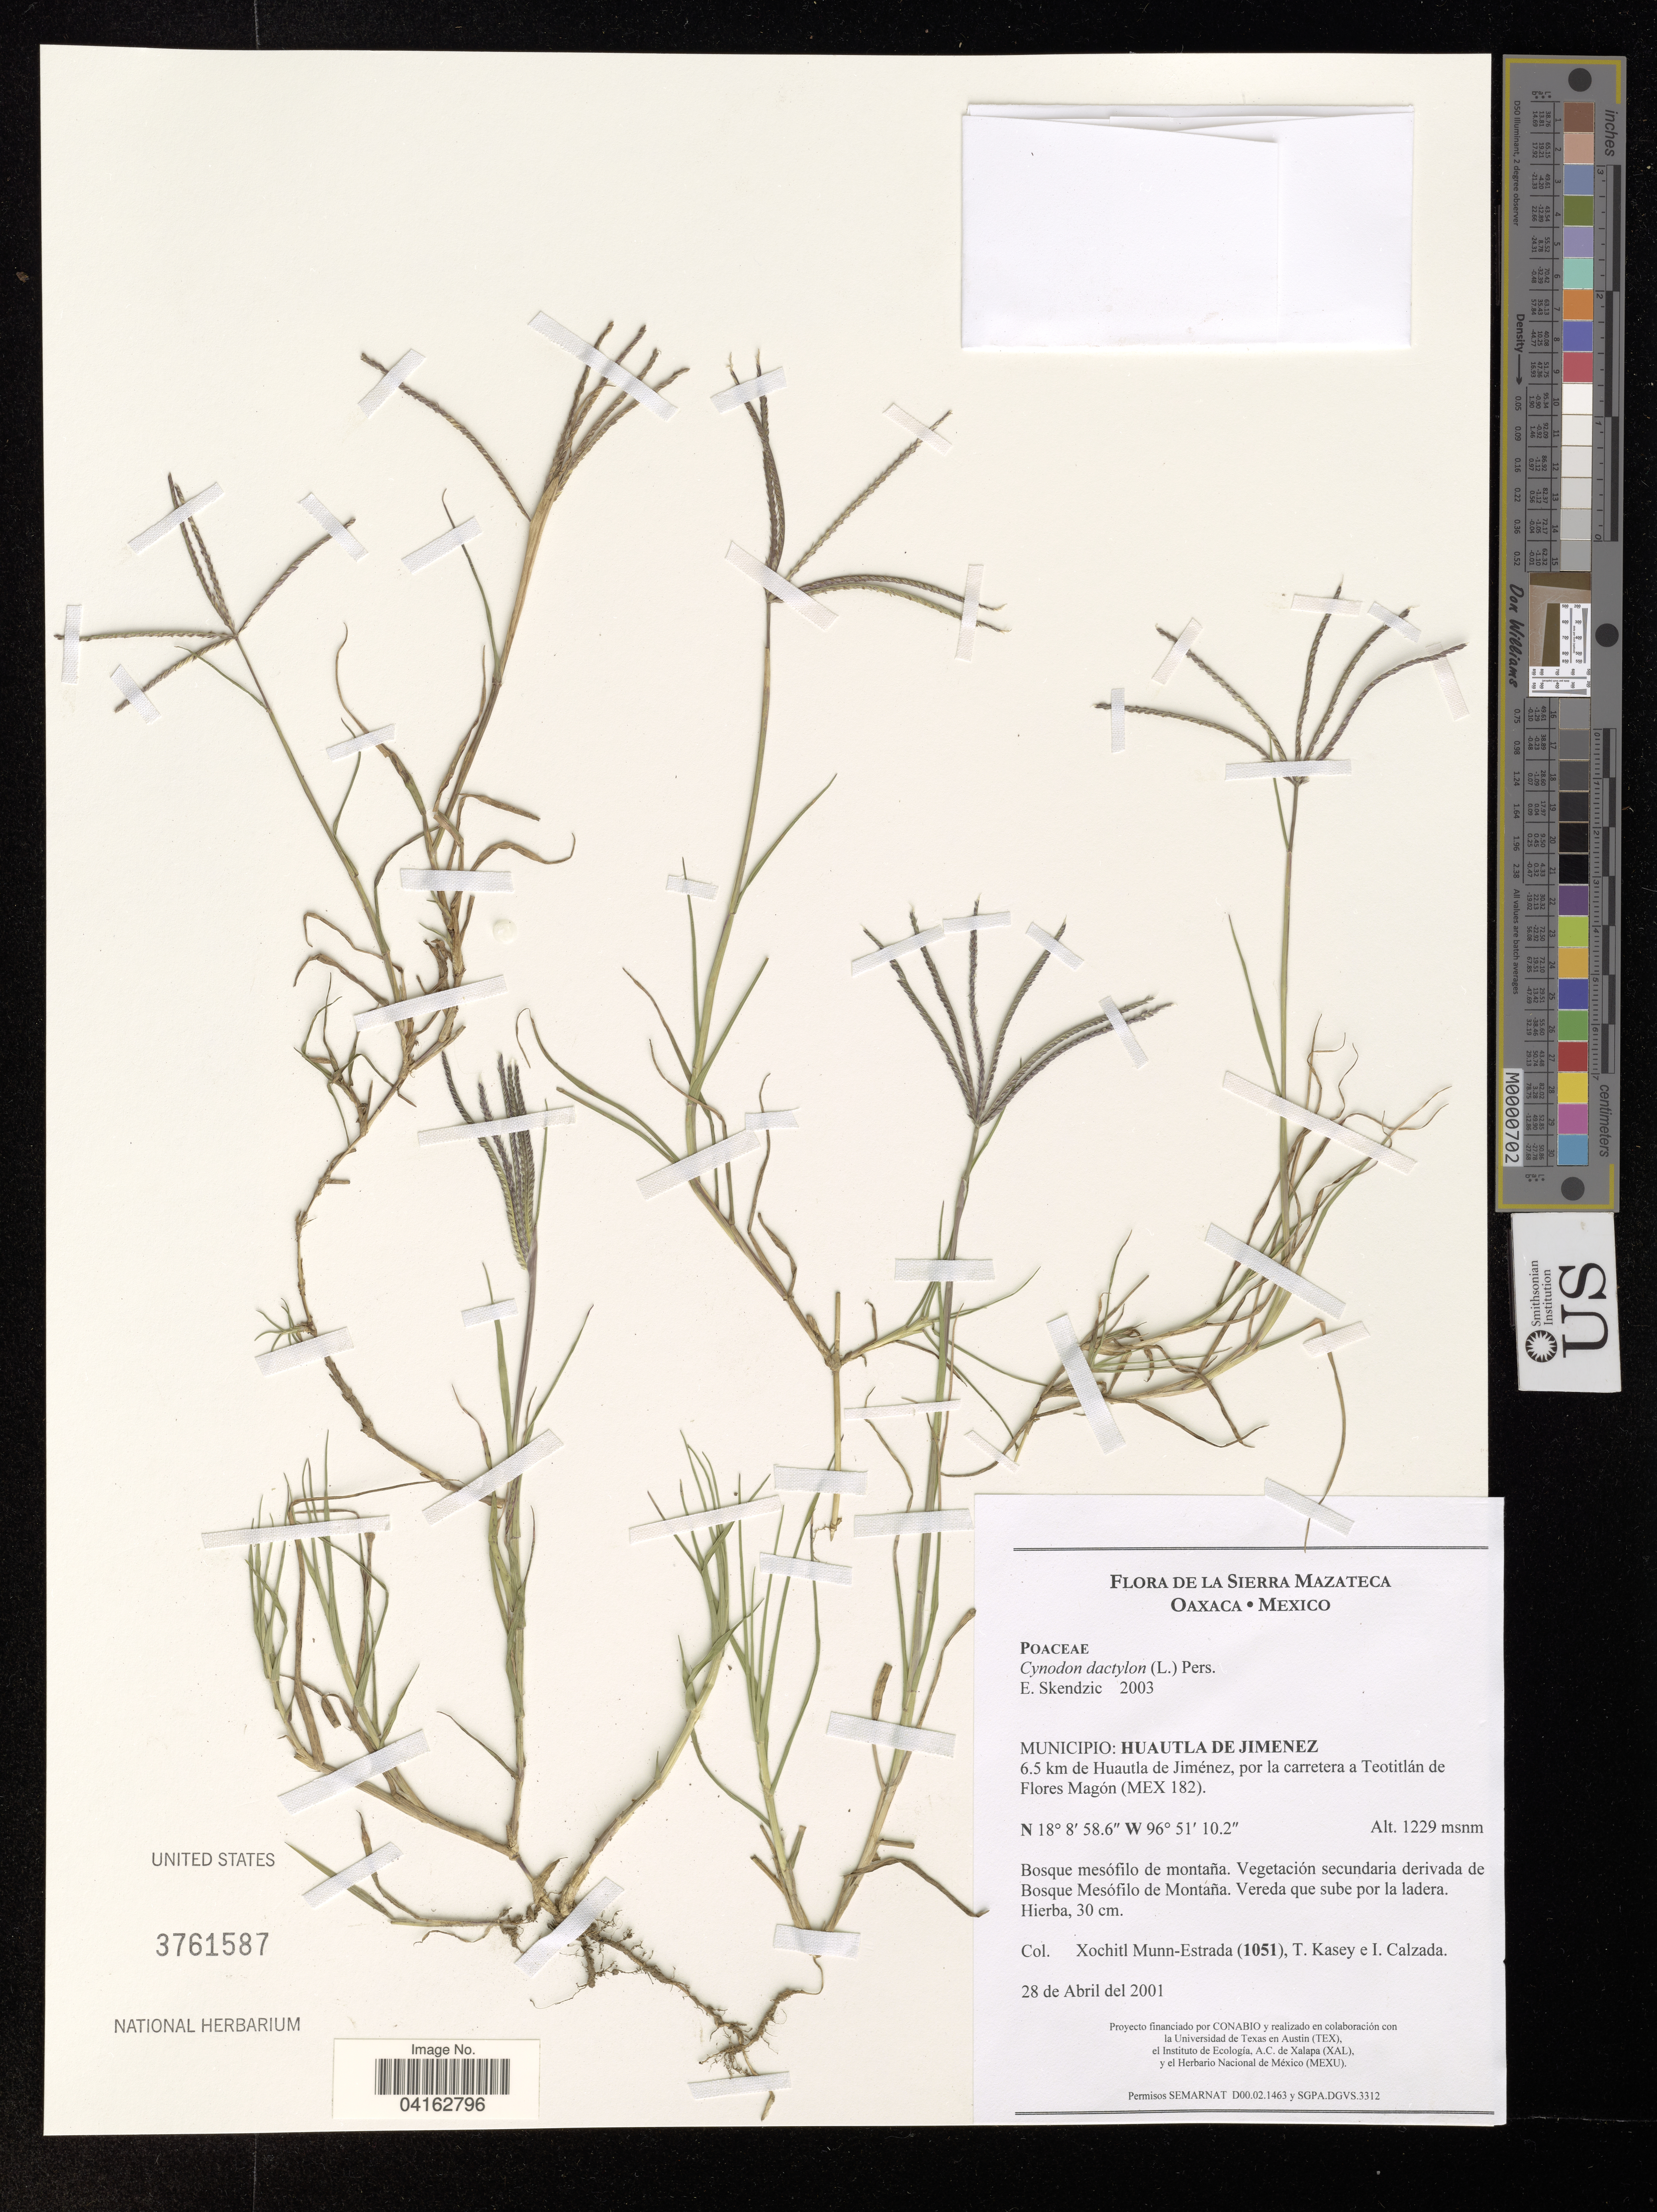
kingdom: Plantae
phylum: Tracheophyta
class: Liliopsida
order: Poales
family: Poaceae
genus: Cynodon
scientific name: Cynodon dactylon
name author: (L.) Pers.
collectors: X. Munn-Estrada, T. Kasey & I. Calzada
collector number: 1051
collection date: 2001-04-28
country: Mexico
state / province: Oaxaca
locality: La Sierra Mazateca. Municipio: Huautla de Jimenez. 6.5 km de Huautla de Jiménez, por la carretera a Teotitlán de Flores Magón (MEX 182).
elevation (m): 1229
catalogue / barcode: US 3761587